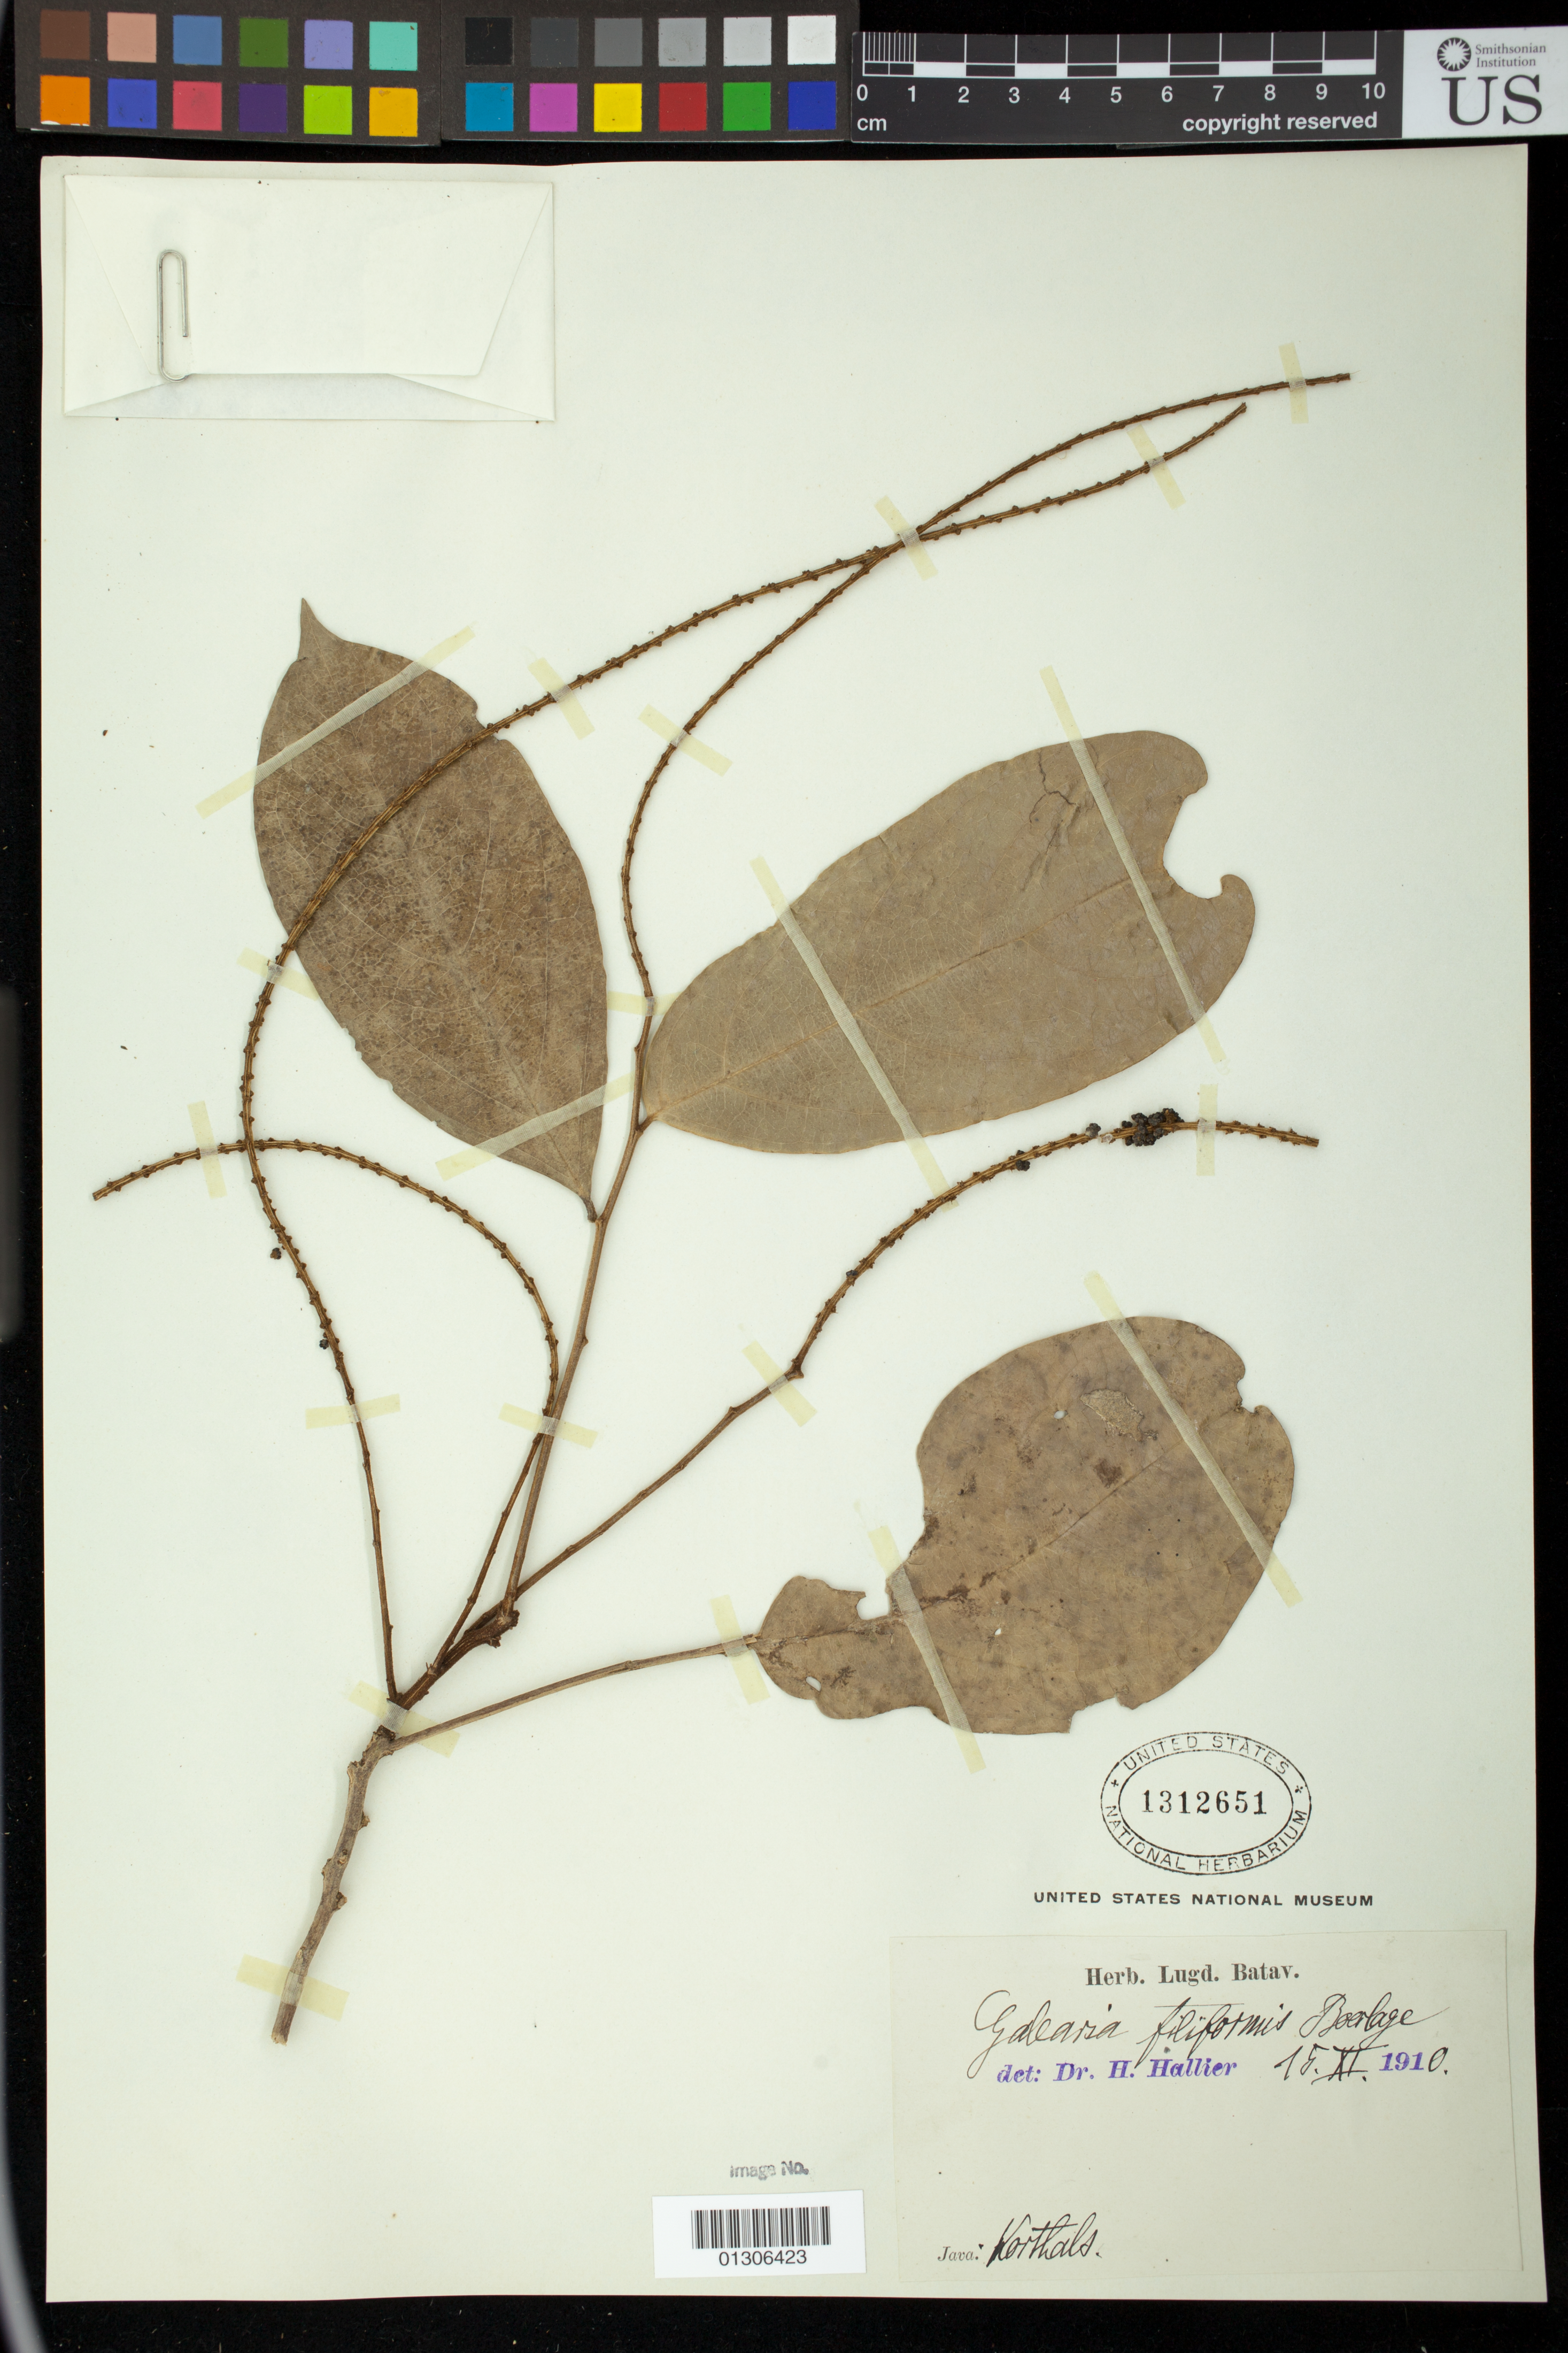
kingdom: Plantae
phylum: Tracheophyta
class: Magnoliopsida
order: Malpighiales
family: Pandaceae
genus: Galearia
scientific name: Galearia filiformis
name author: (Blume) Boerl.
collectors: P. W. Korthals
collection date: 1910-11-15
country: Indonesia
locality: Java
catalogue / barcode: US 1312651